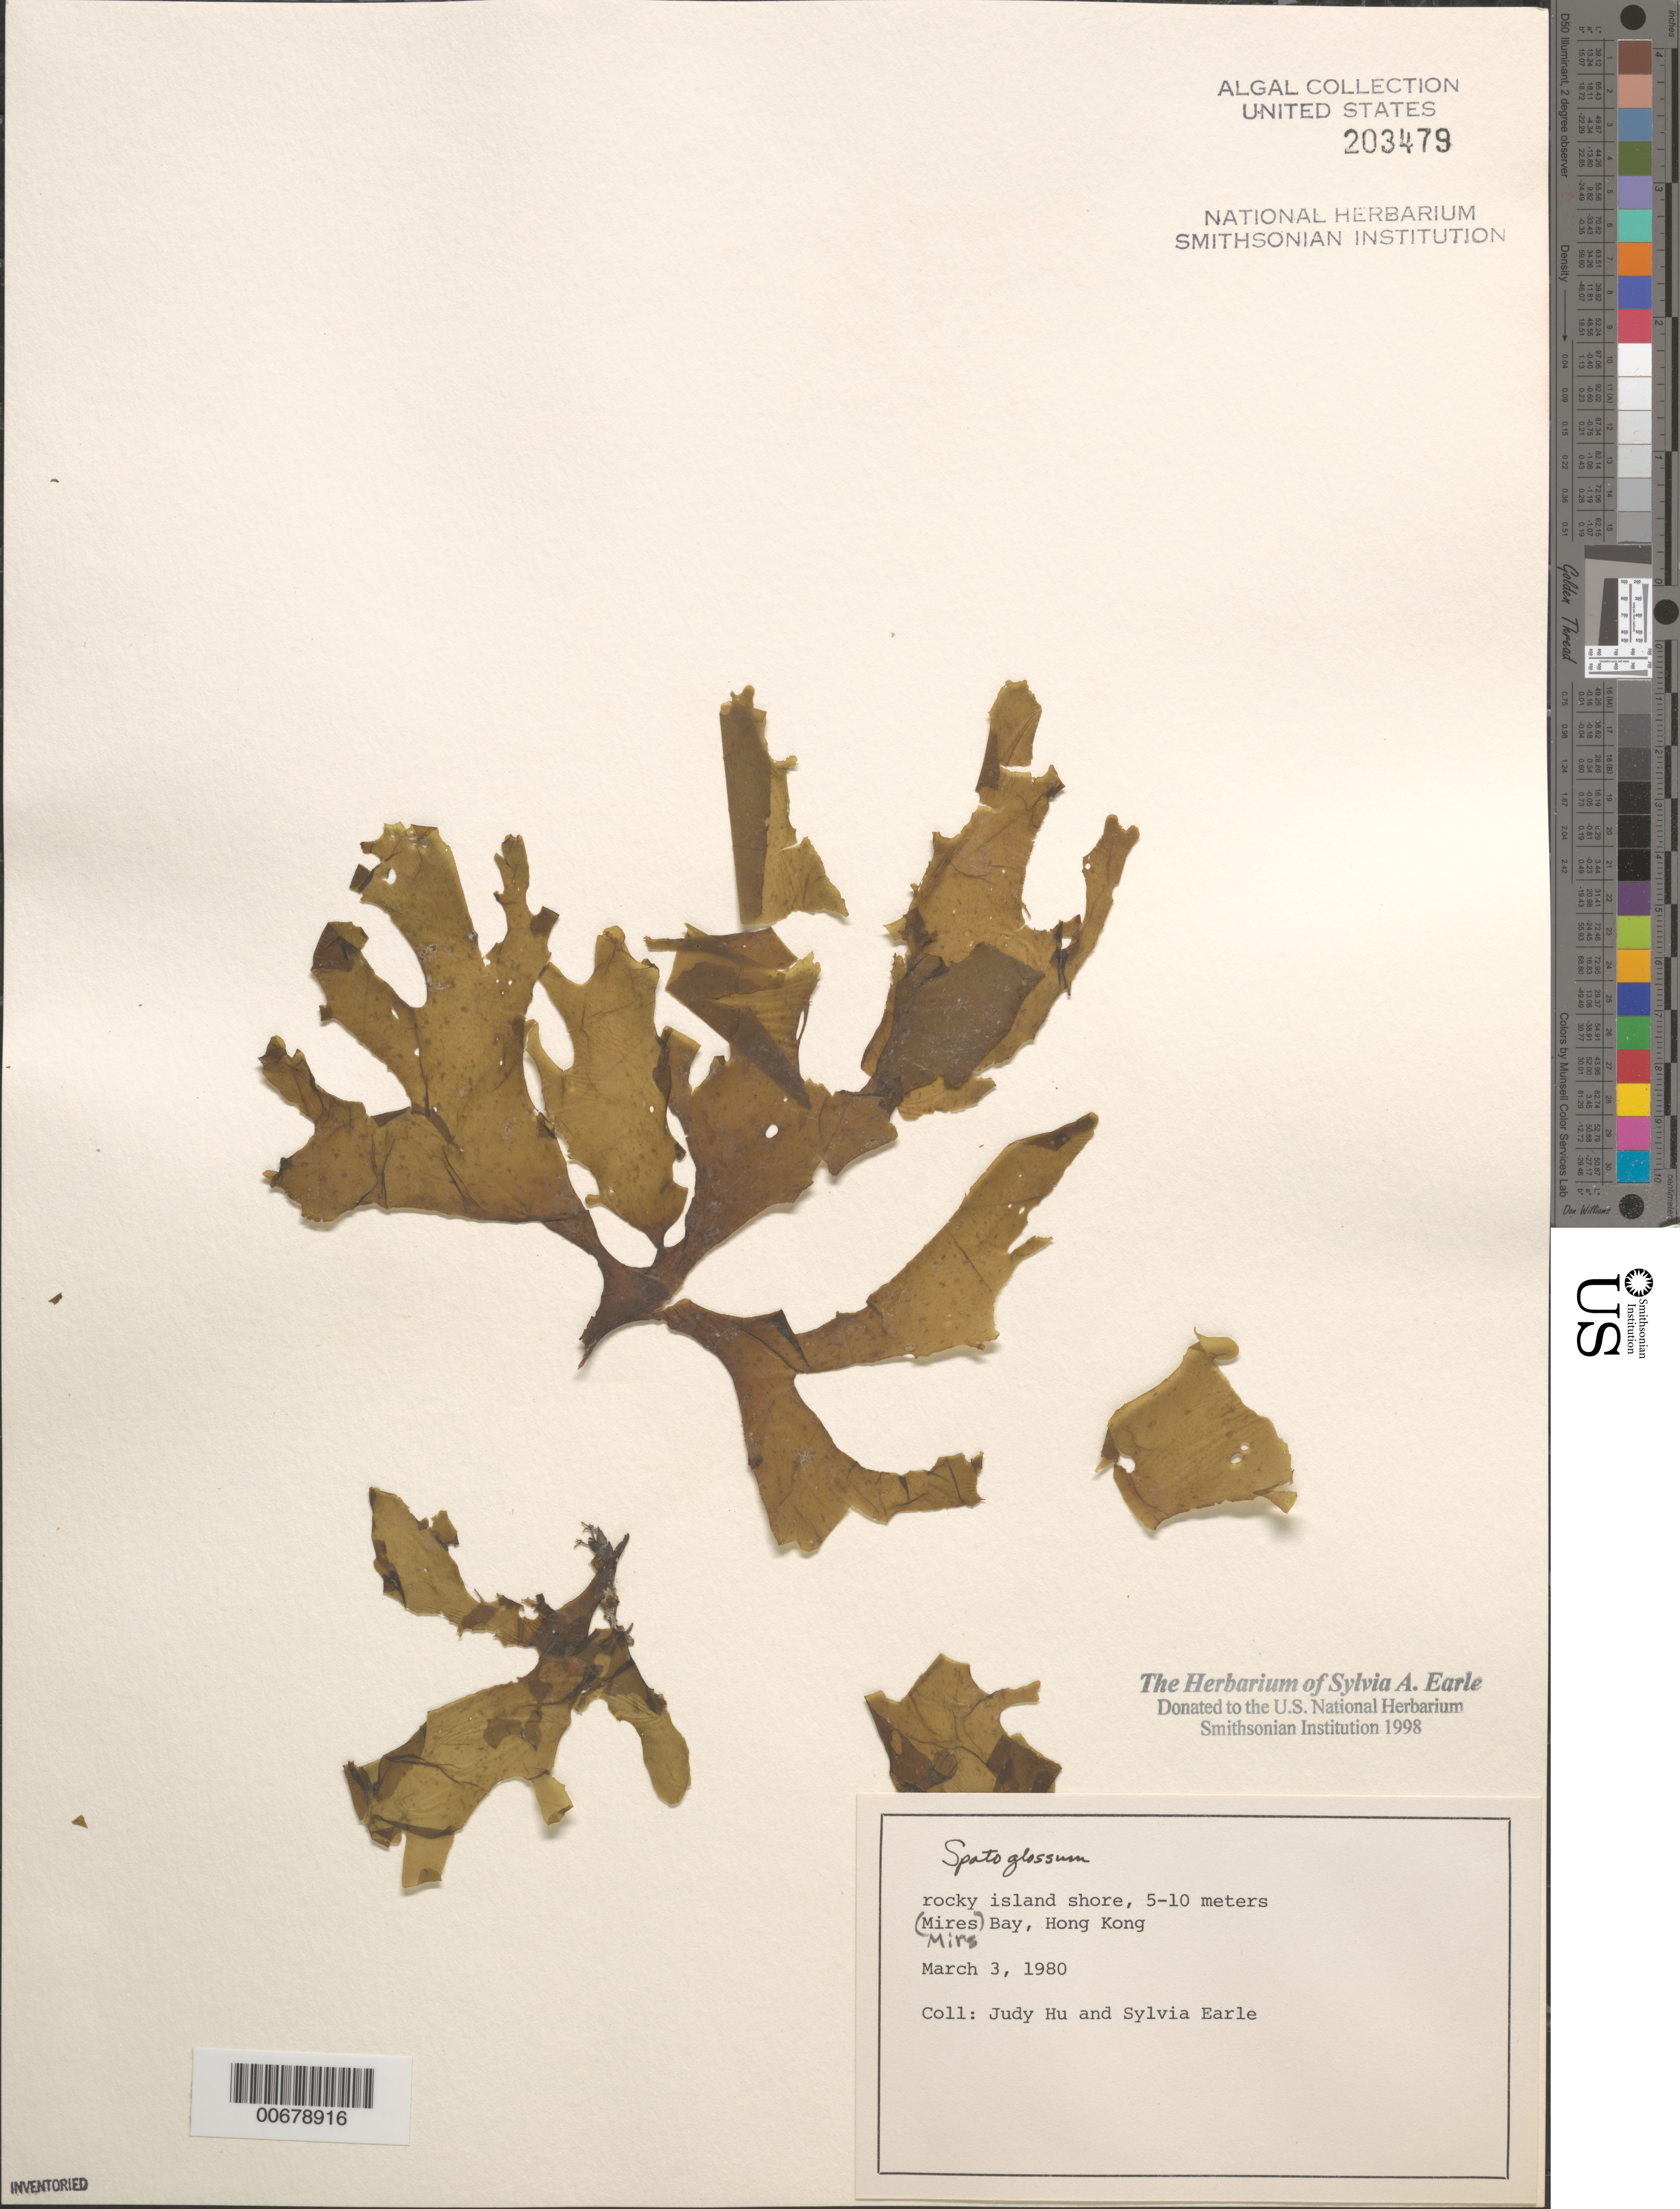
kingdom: Chromista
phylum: Ochrophyta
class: Phaeophyceae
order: Dictyotales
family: Dictyotaceae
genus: Spatoglossum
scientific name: Spatoglossum sp.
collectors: J. Hu & S. A. Earle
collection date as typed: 03 Mar 1980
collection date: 1980-03-03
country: China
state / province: Hong Kong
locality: Mirs Bay (Mires Bay), New Territories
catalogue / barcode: US 203479